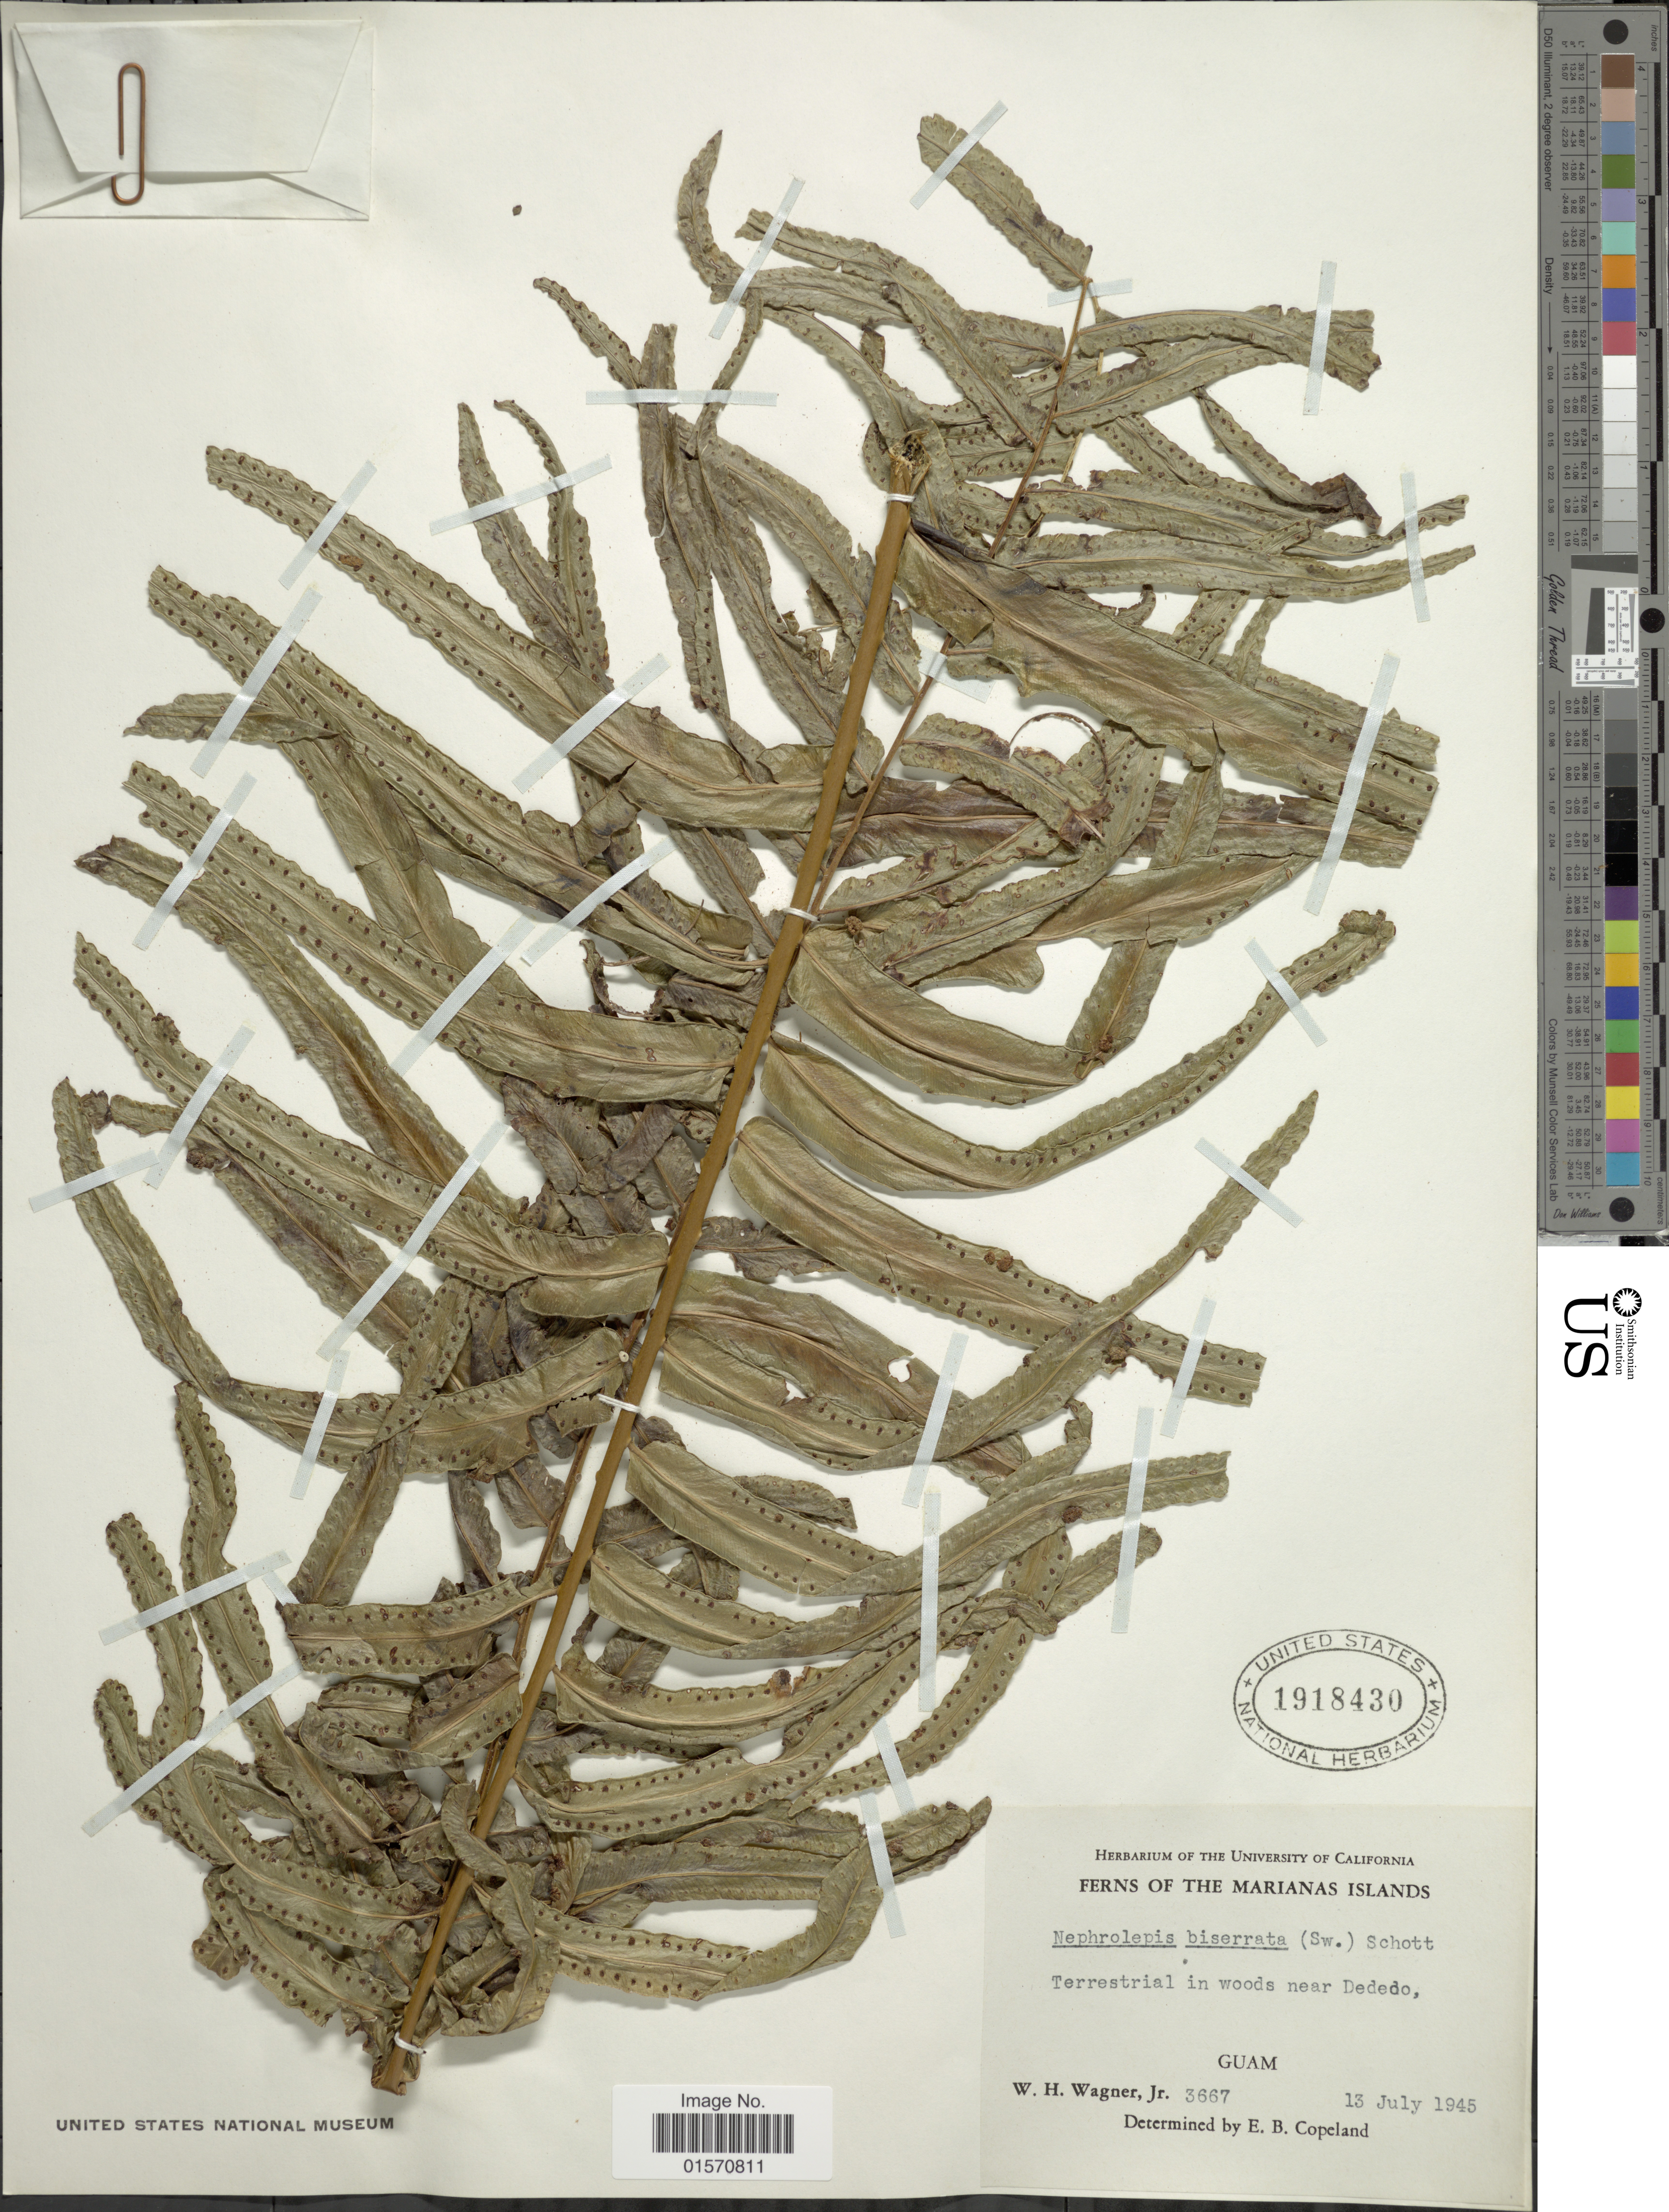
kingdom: Plantae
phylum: Tracheophyta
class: Polypodiopsida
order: Polypodiales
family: Nephrolepidaceae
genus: Nephrolepis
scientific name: Nephrolepis biserrata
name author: (Sw.) Schott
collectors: W. H. Wagner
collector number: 3667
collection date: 1945-07-13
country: Guam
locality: Marianas Islands. In woods near Dededo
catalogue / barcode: US 1918430